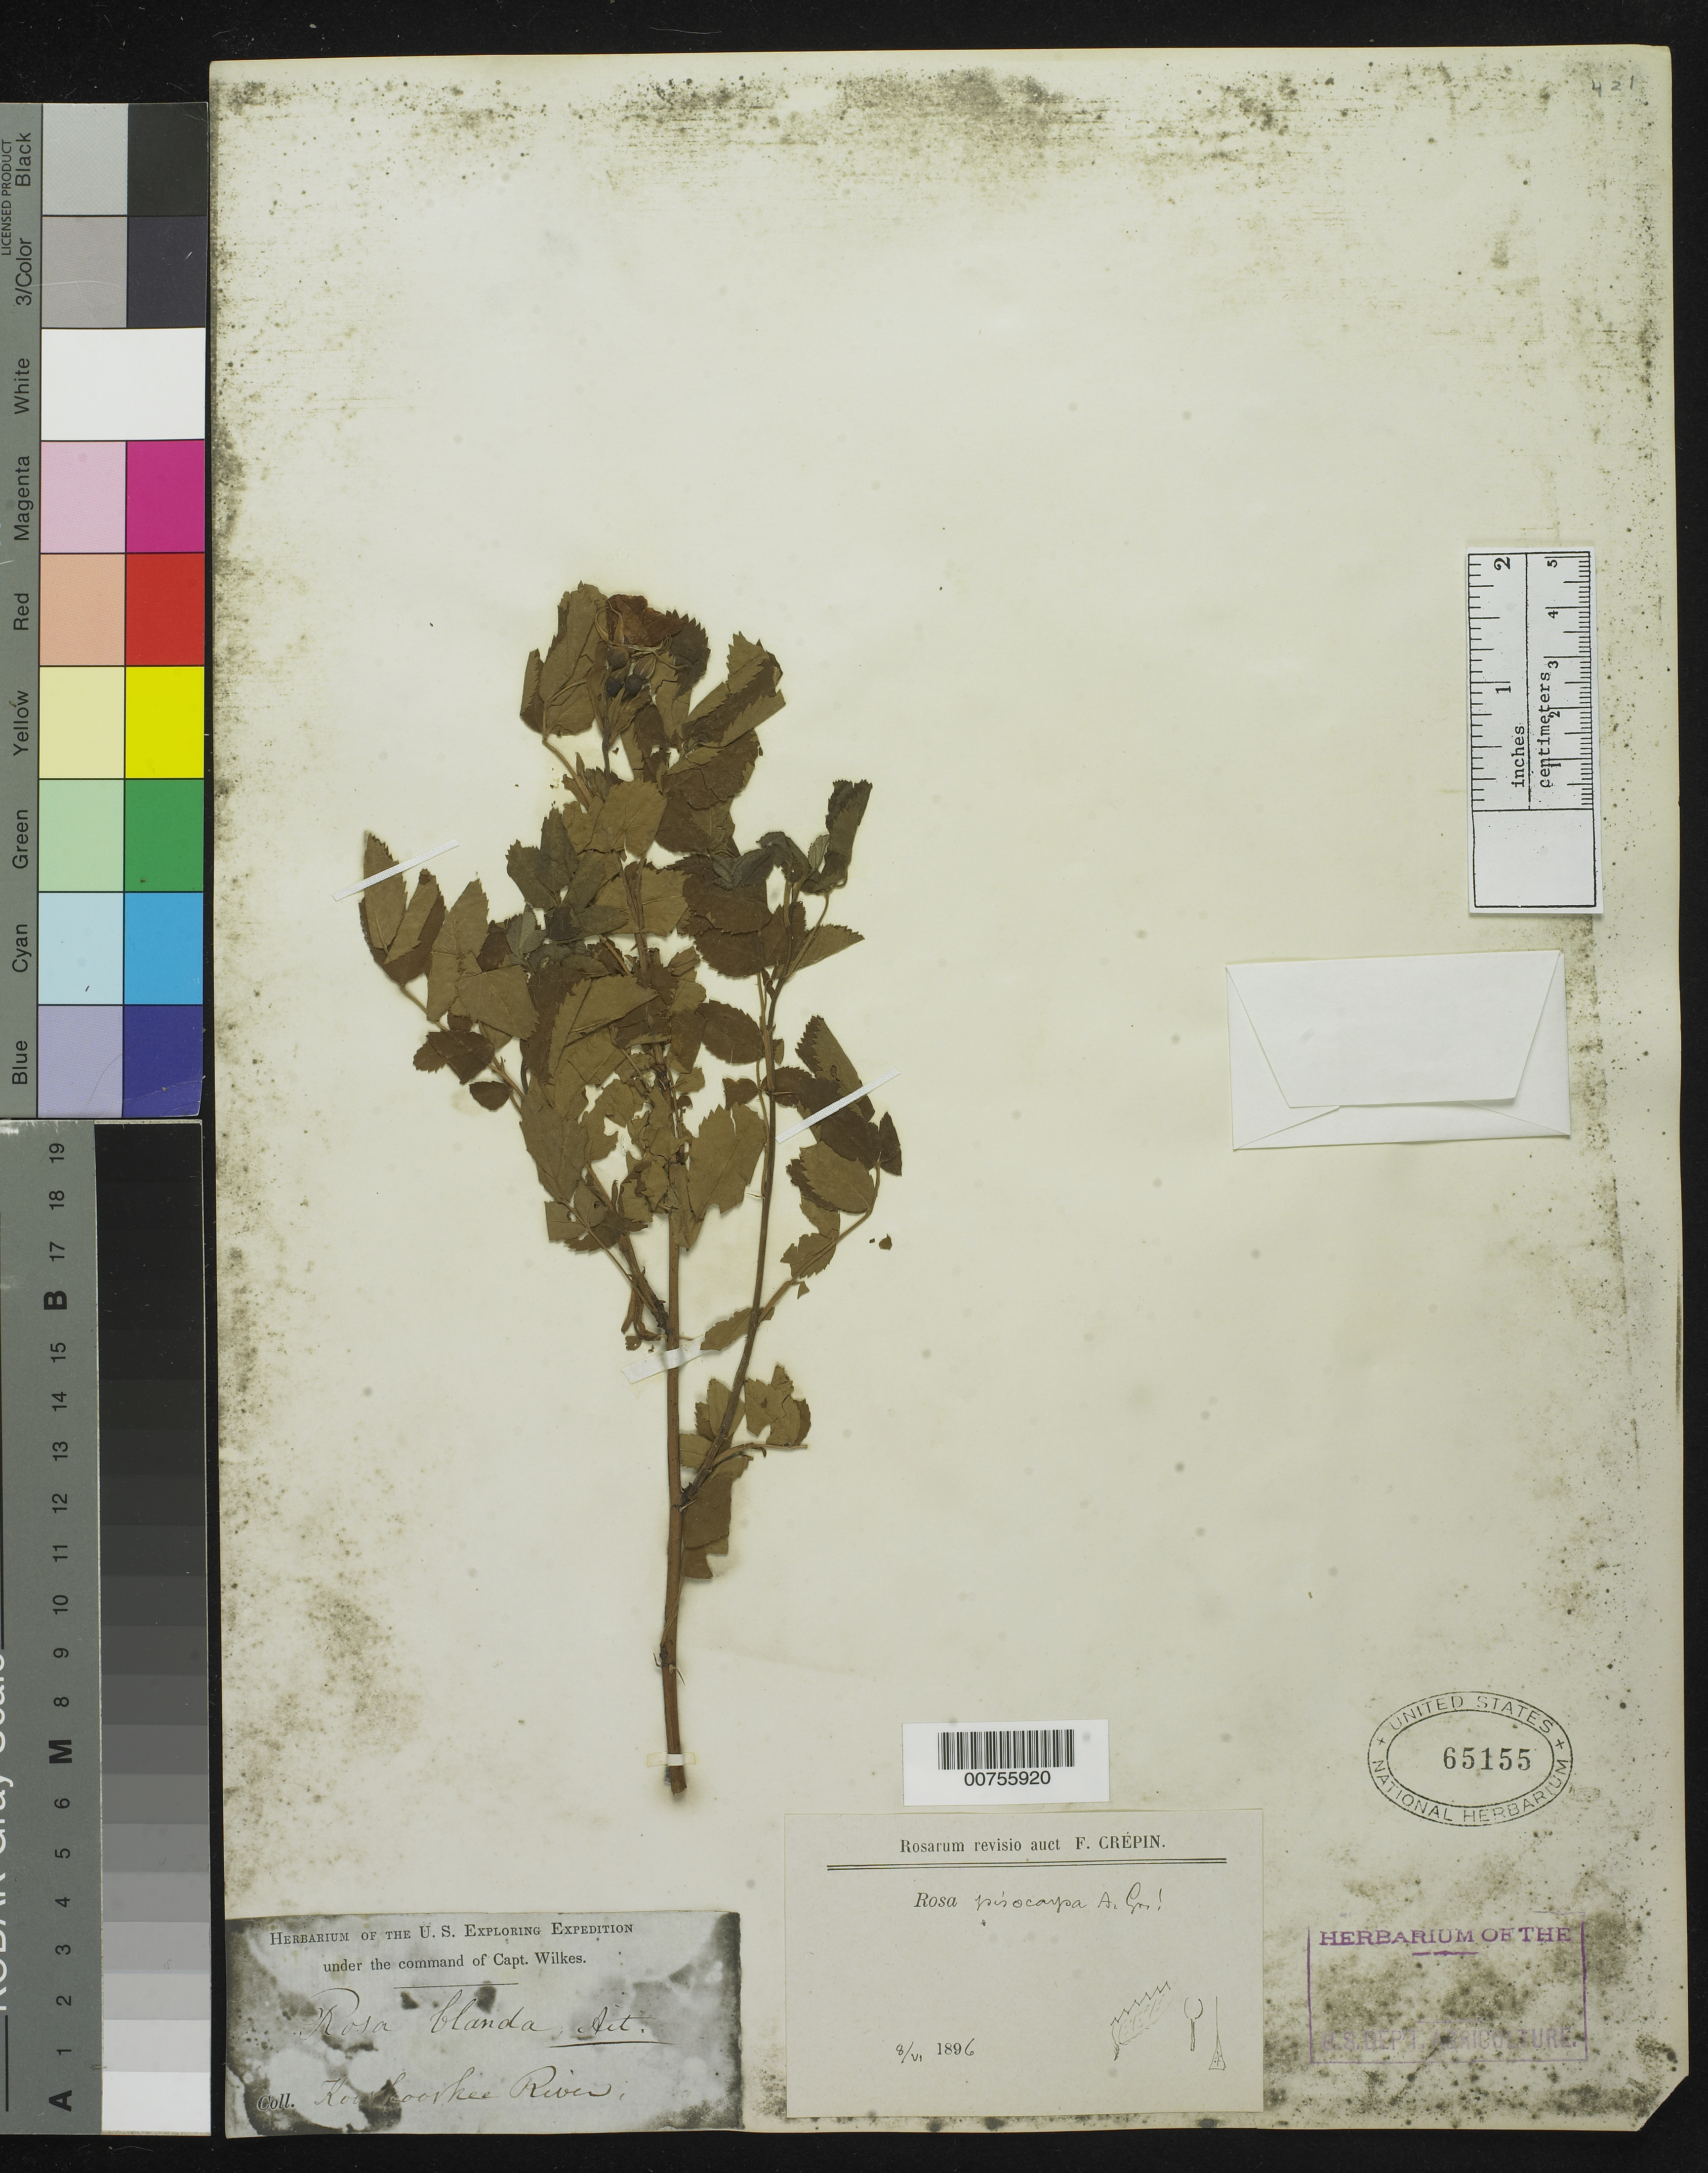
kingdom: Plantae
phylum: Tracheophyta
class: Magnoliopsida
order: Rosales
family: Rosaceae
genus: Rosa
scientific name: Rosa pisocarpa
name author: A. Gray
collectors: Wilkes Explor. Exped.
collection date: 1838/1842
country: United States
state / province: Washington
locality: Kooskooskee River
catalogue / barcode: US 65155